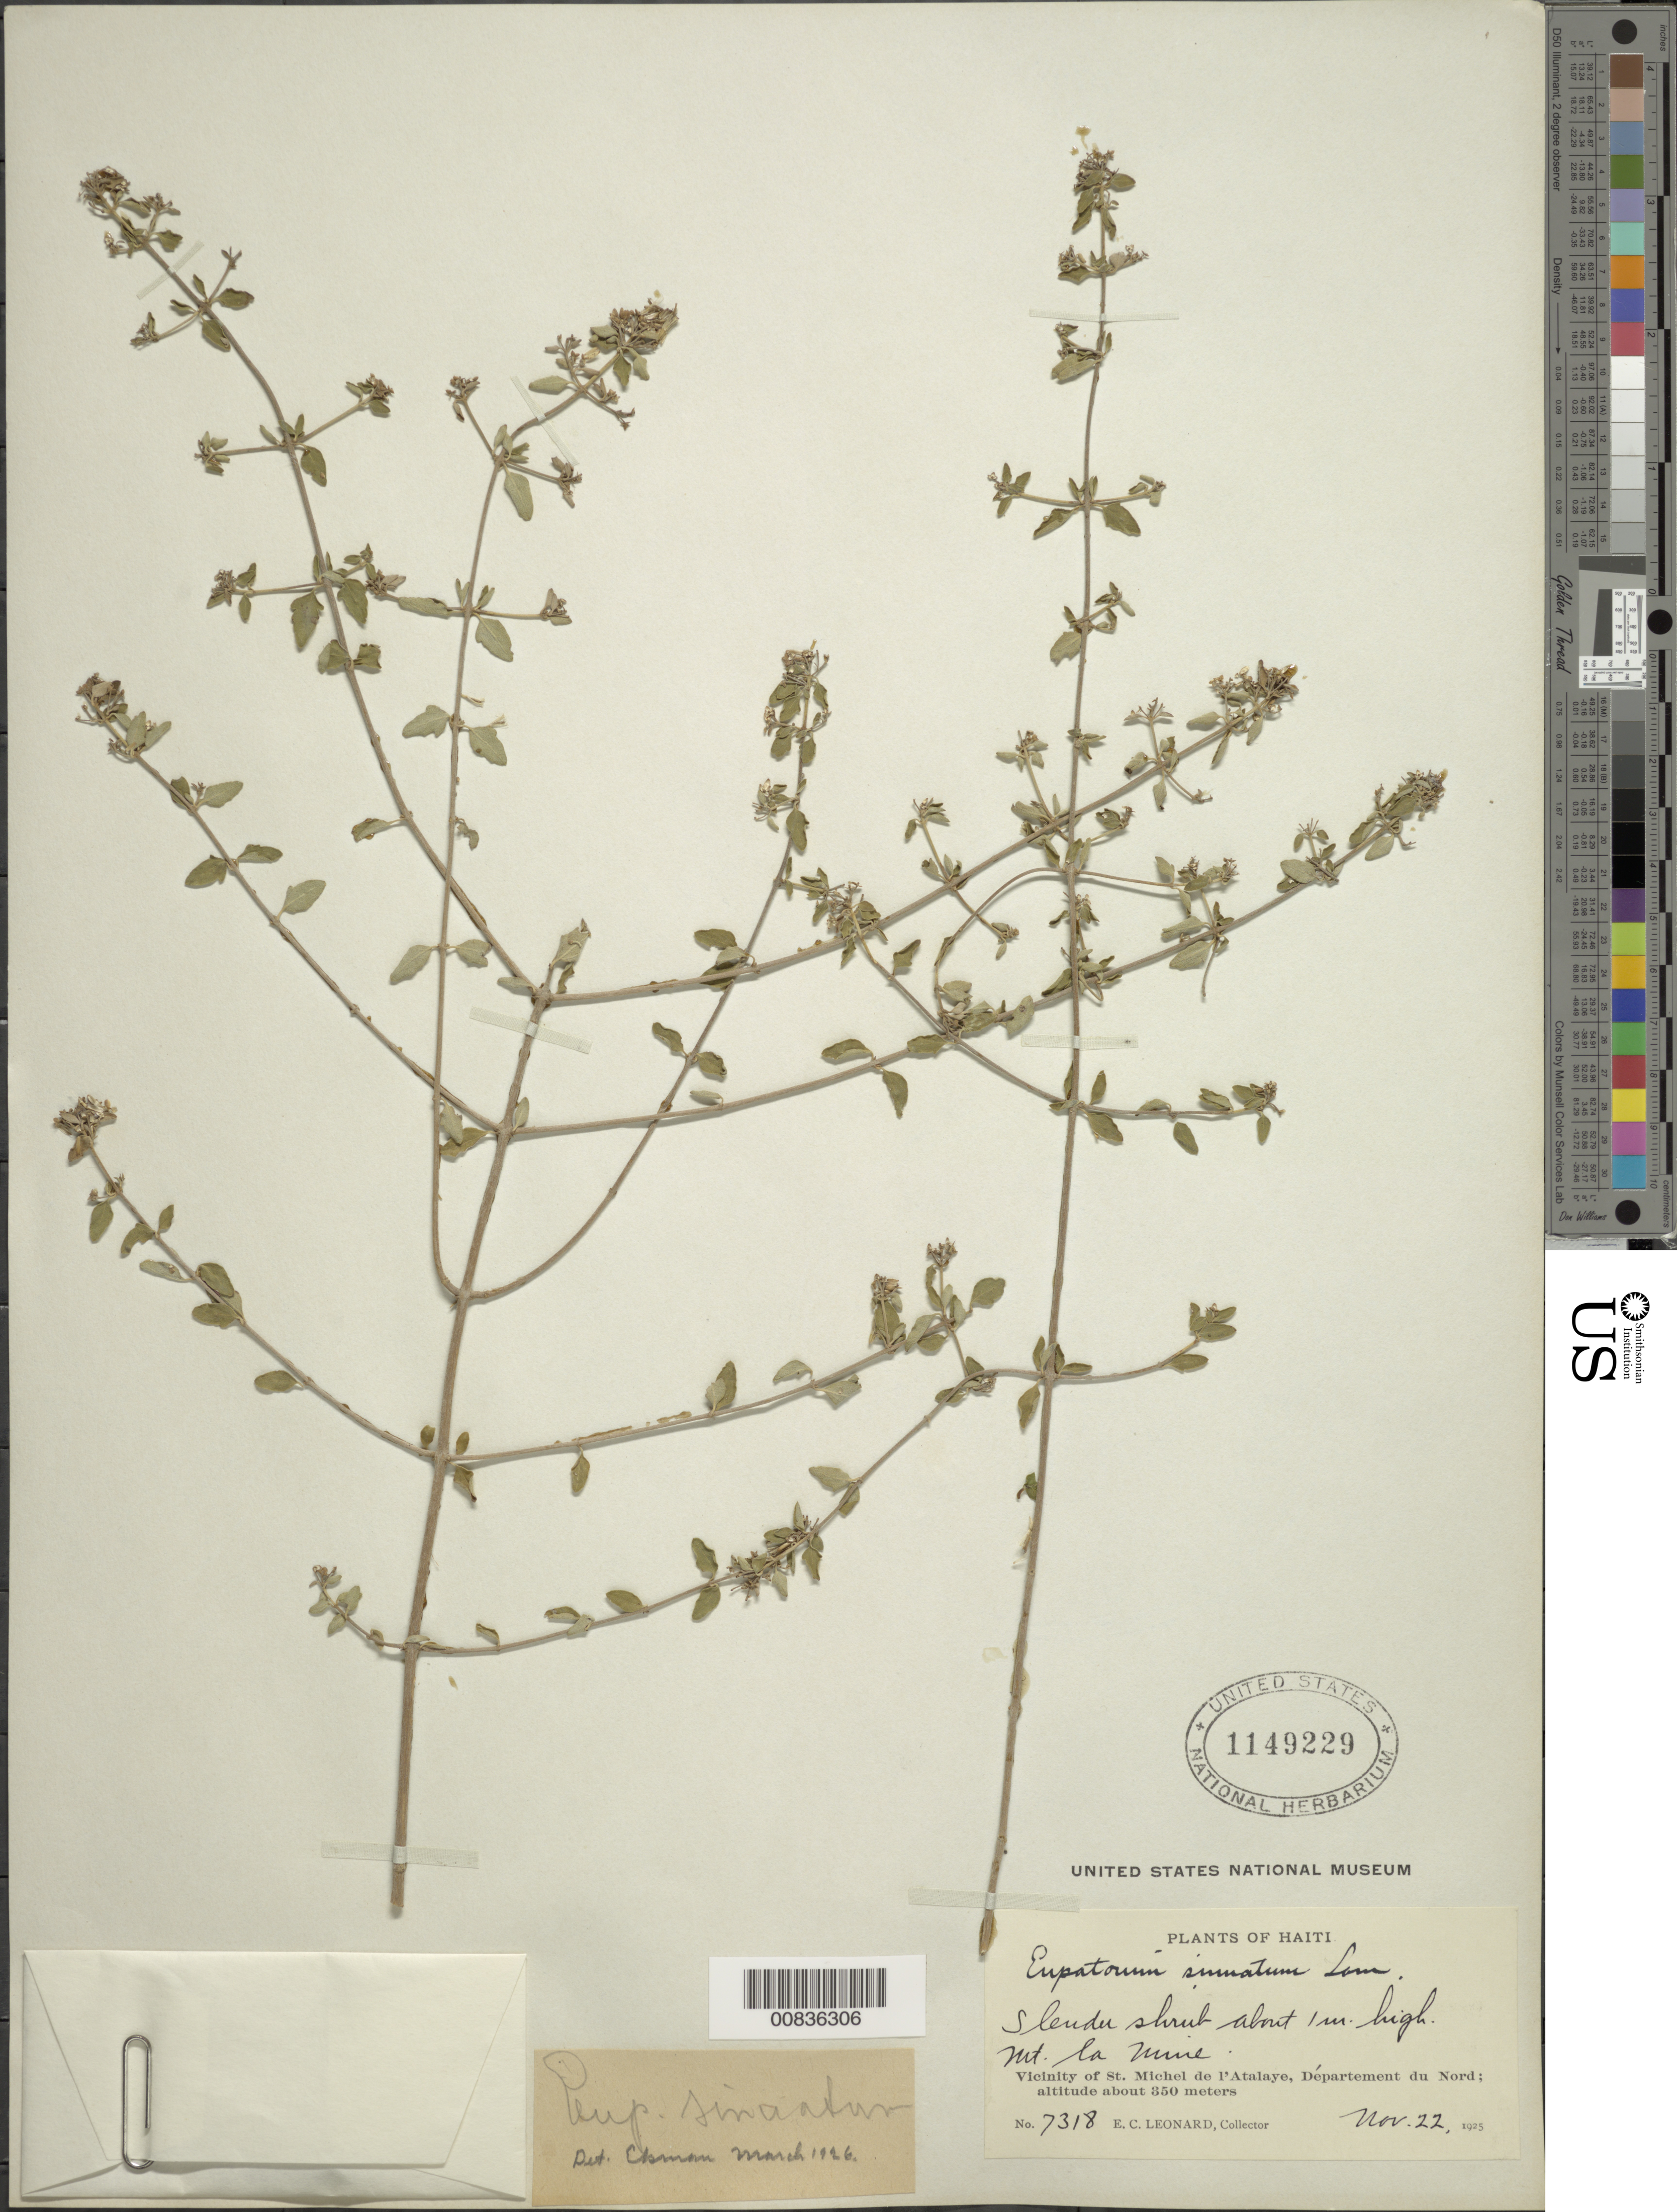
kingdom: Plantae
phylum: Tracheophyta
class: Magnoliopsida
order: Asterales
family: Asteraceae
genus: Chromolaena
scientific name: Chromolaena sinuata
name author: (Lam.) R.M. King & H. Rob.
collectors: E. C. Leonard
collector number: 7318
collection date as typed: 22 Nov 1925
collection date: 1925-11-22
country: Haiti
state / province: Artibonite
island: Hispaniola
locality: Vicinity of St. Michel de l'Atalaye, Mt la Mine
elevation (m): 350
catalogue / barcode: US 1149229